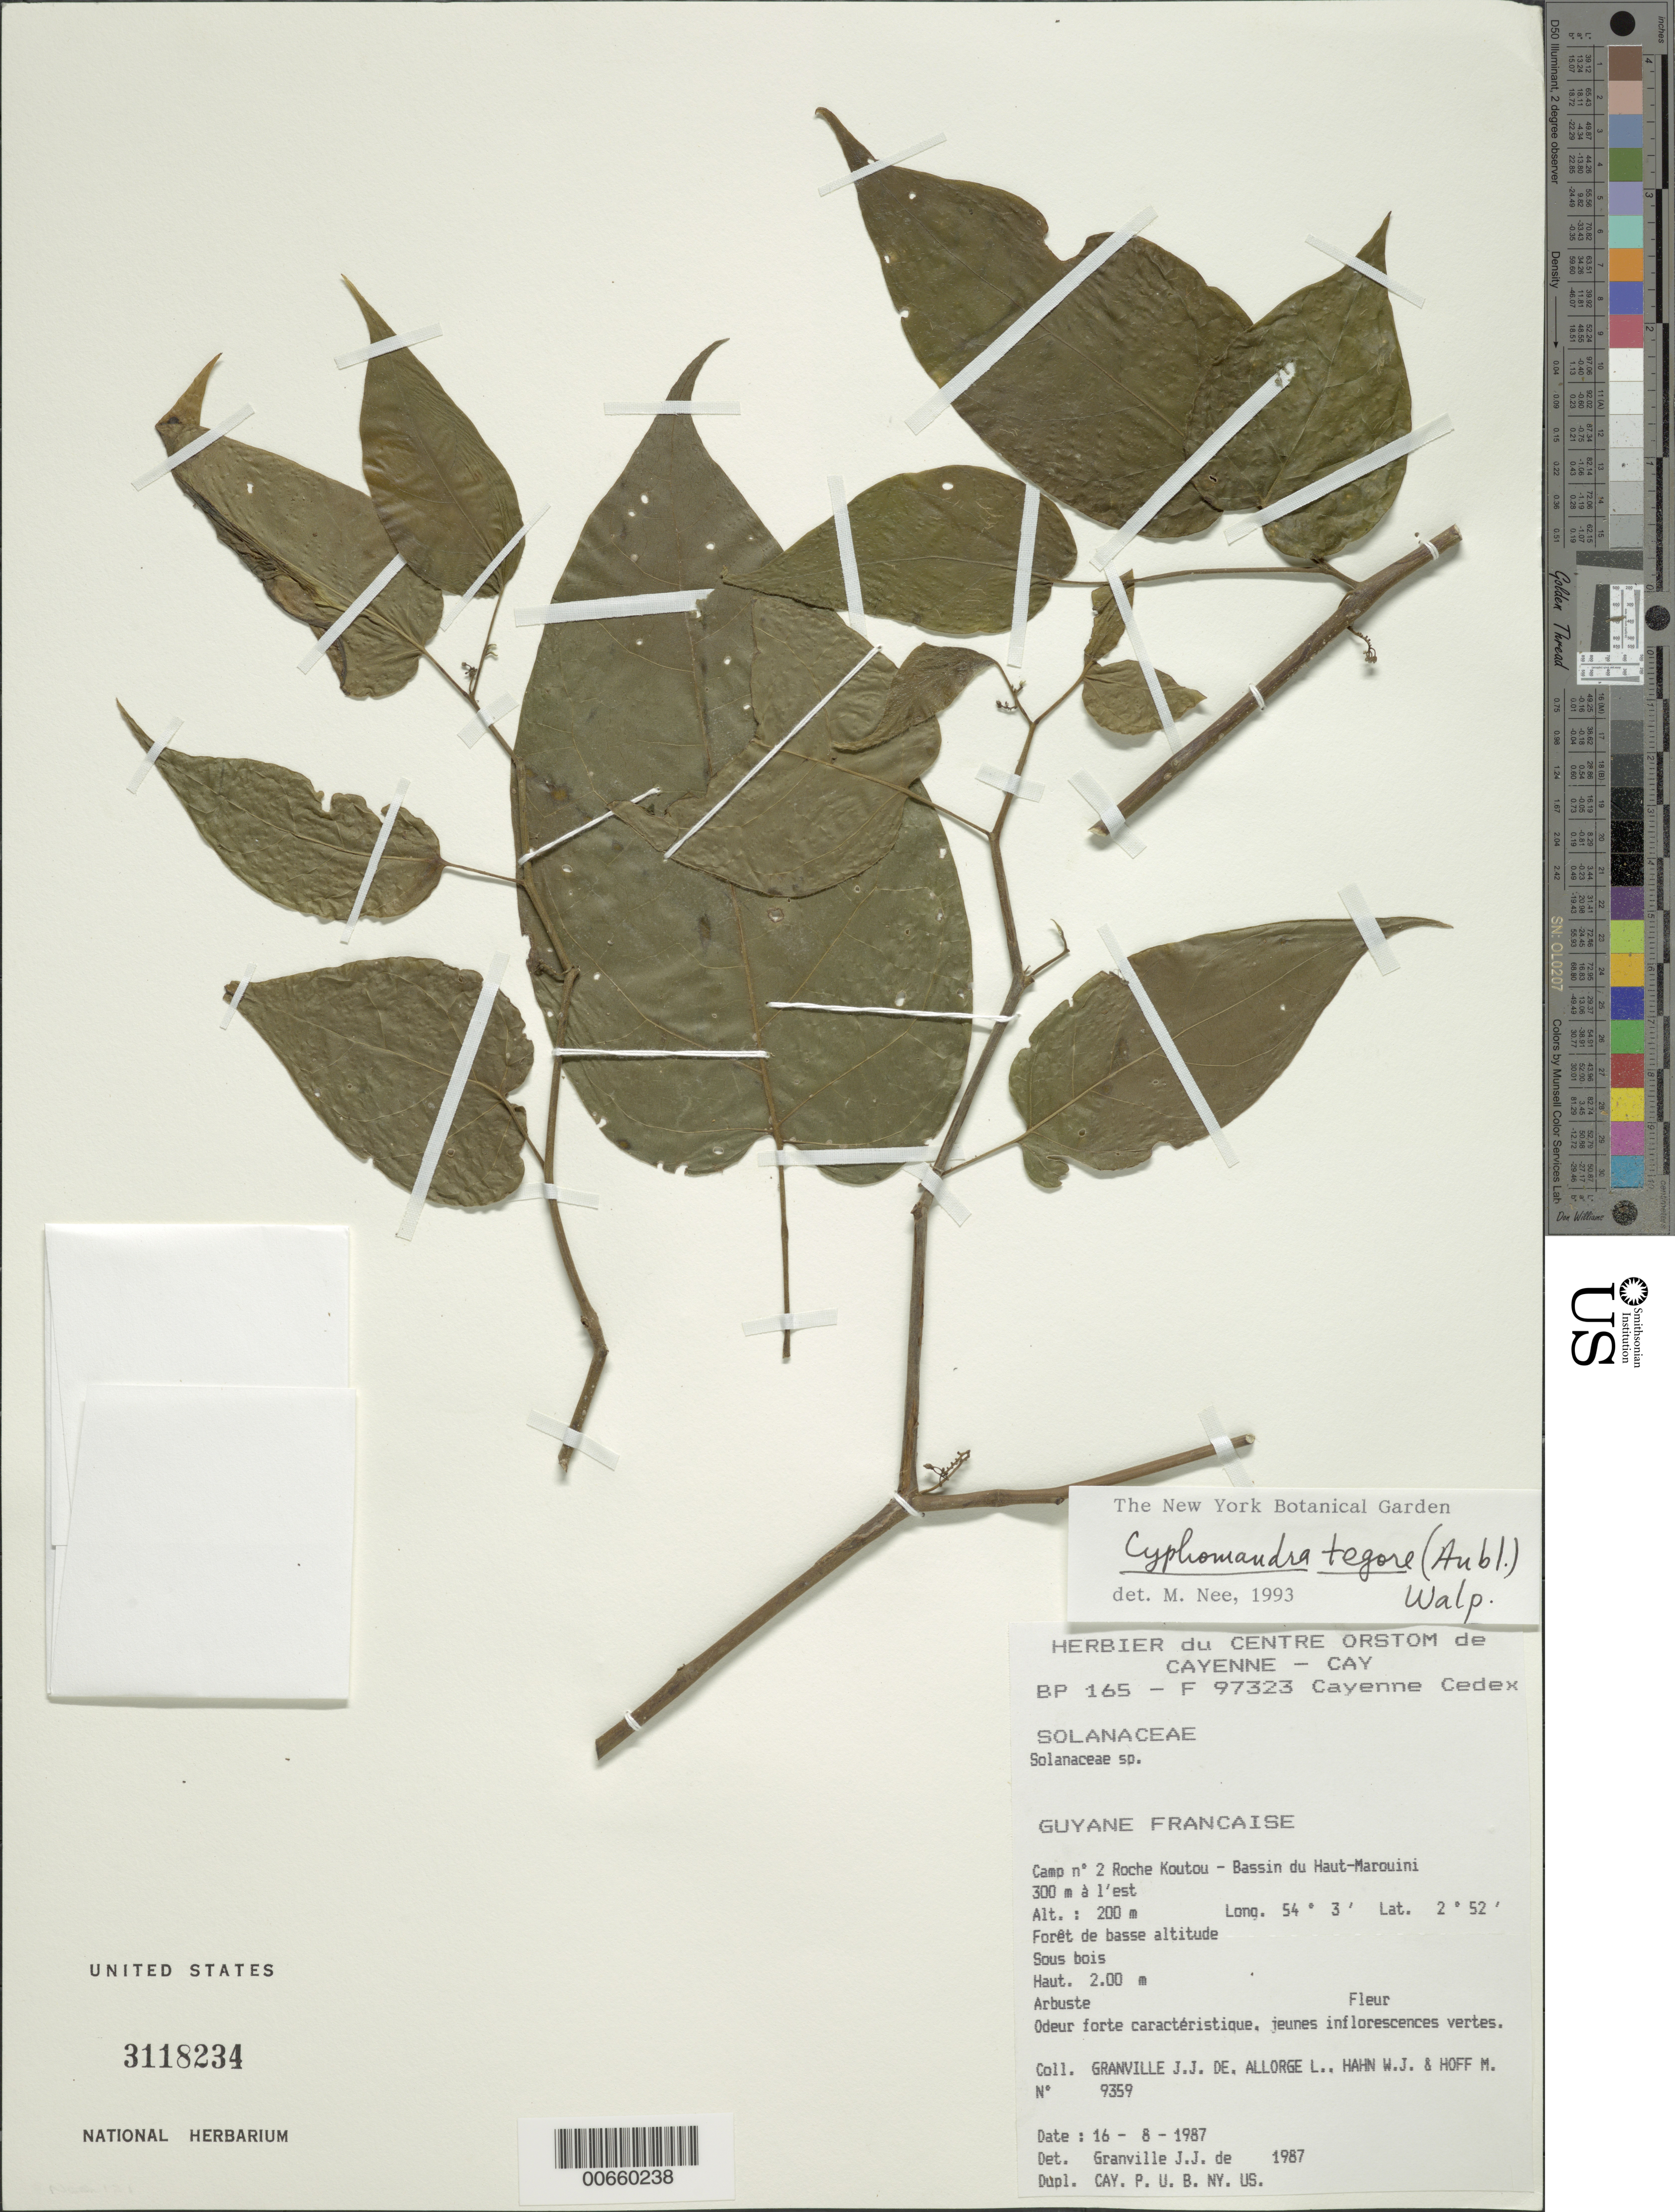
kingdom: Plantae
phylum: Tracheophyta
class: Magnoliopsida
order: Solanales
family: Solanaceae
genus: Cyphomandra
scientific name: Cyphomandra tegore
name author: (Aubl.) Walp.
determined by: Nee, Michael H.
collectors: J.-J. de Granville, L. Allorge, W. J. Hahn & M. Hoff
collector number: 9359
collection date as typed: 16-Aug-87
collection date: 1987-08-16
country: French Guiana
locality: Roche Koutou, Bassin du Haut-Marouini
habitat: Forêt de basse altitude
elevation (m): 200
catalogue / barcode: US 3118234